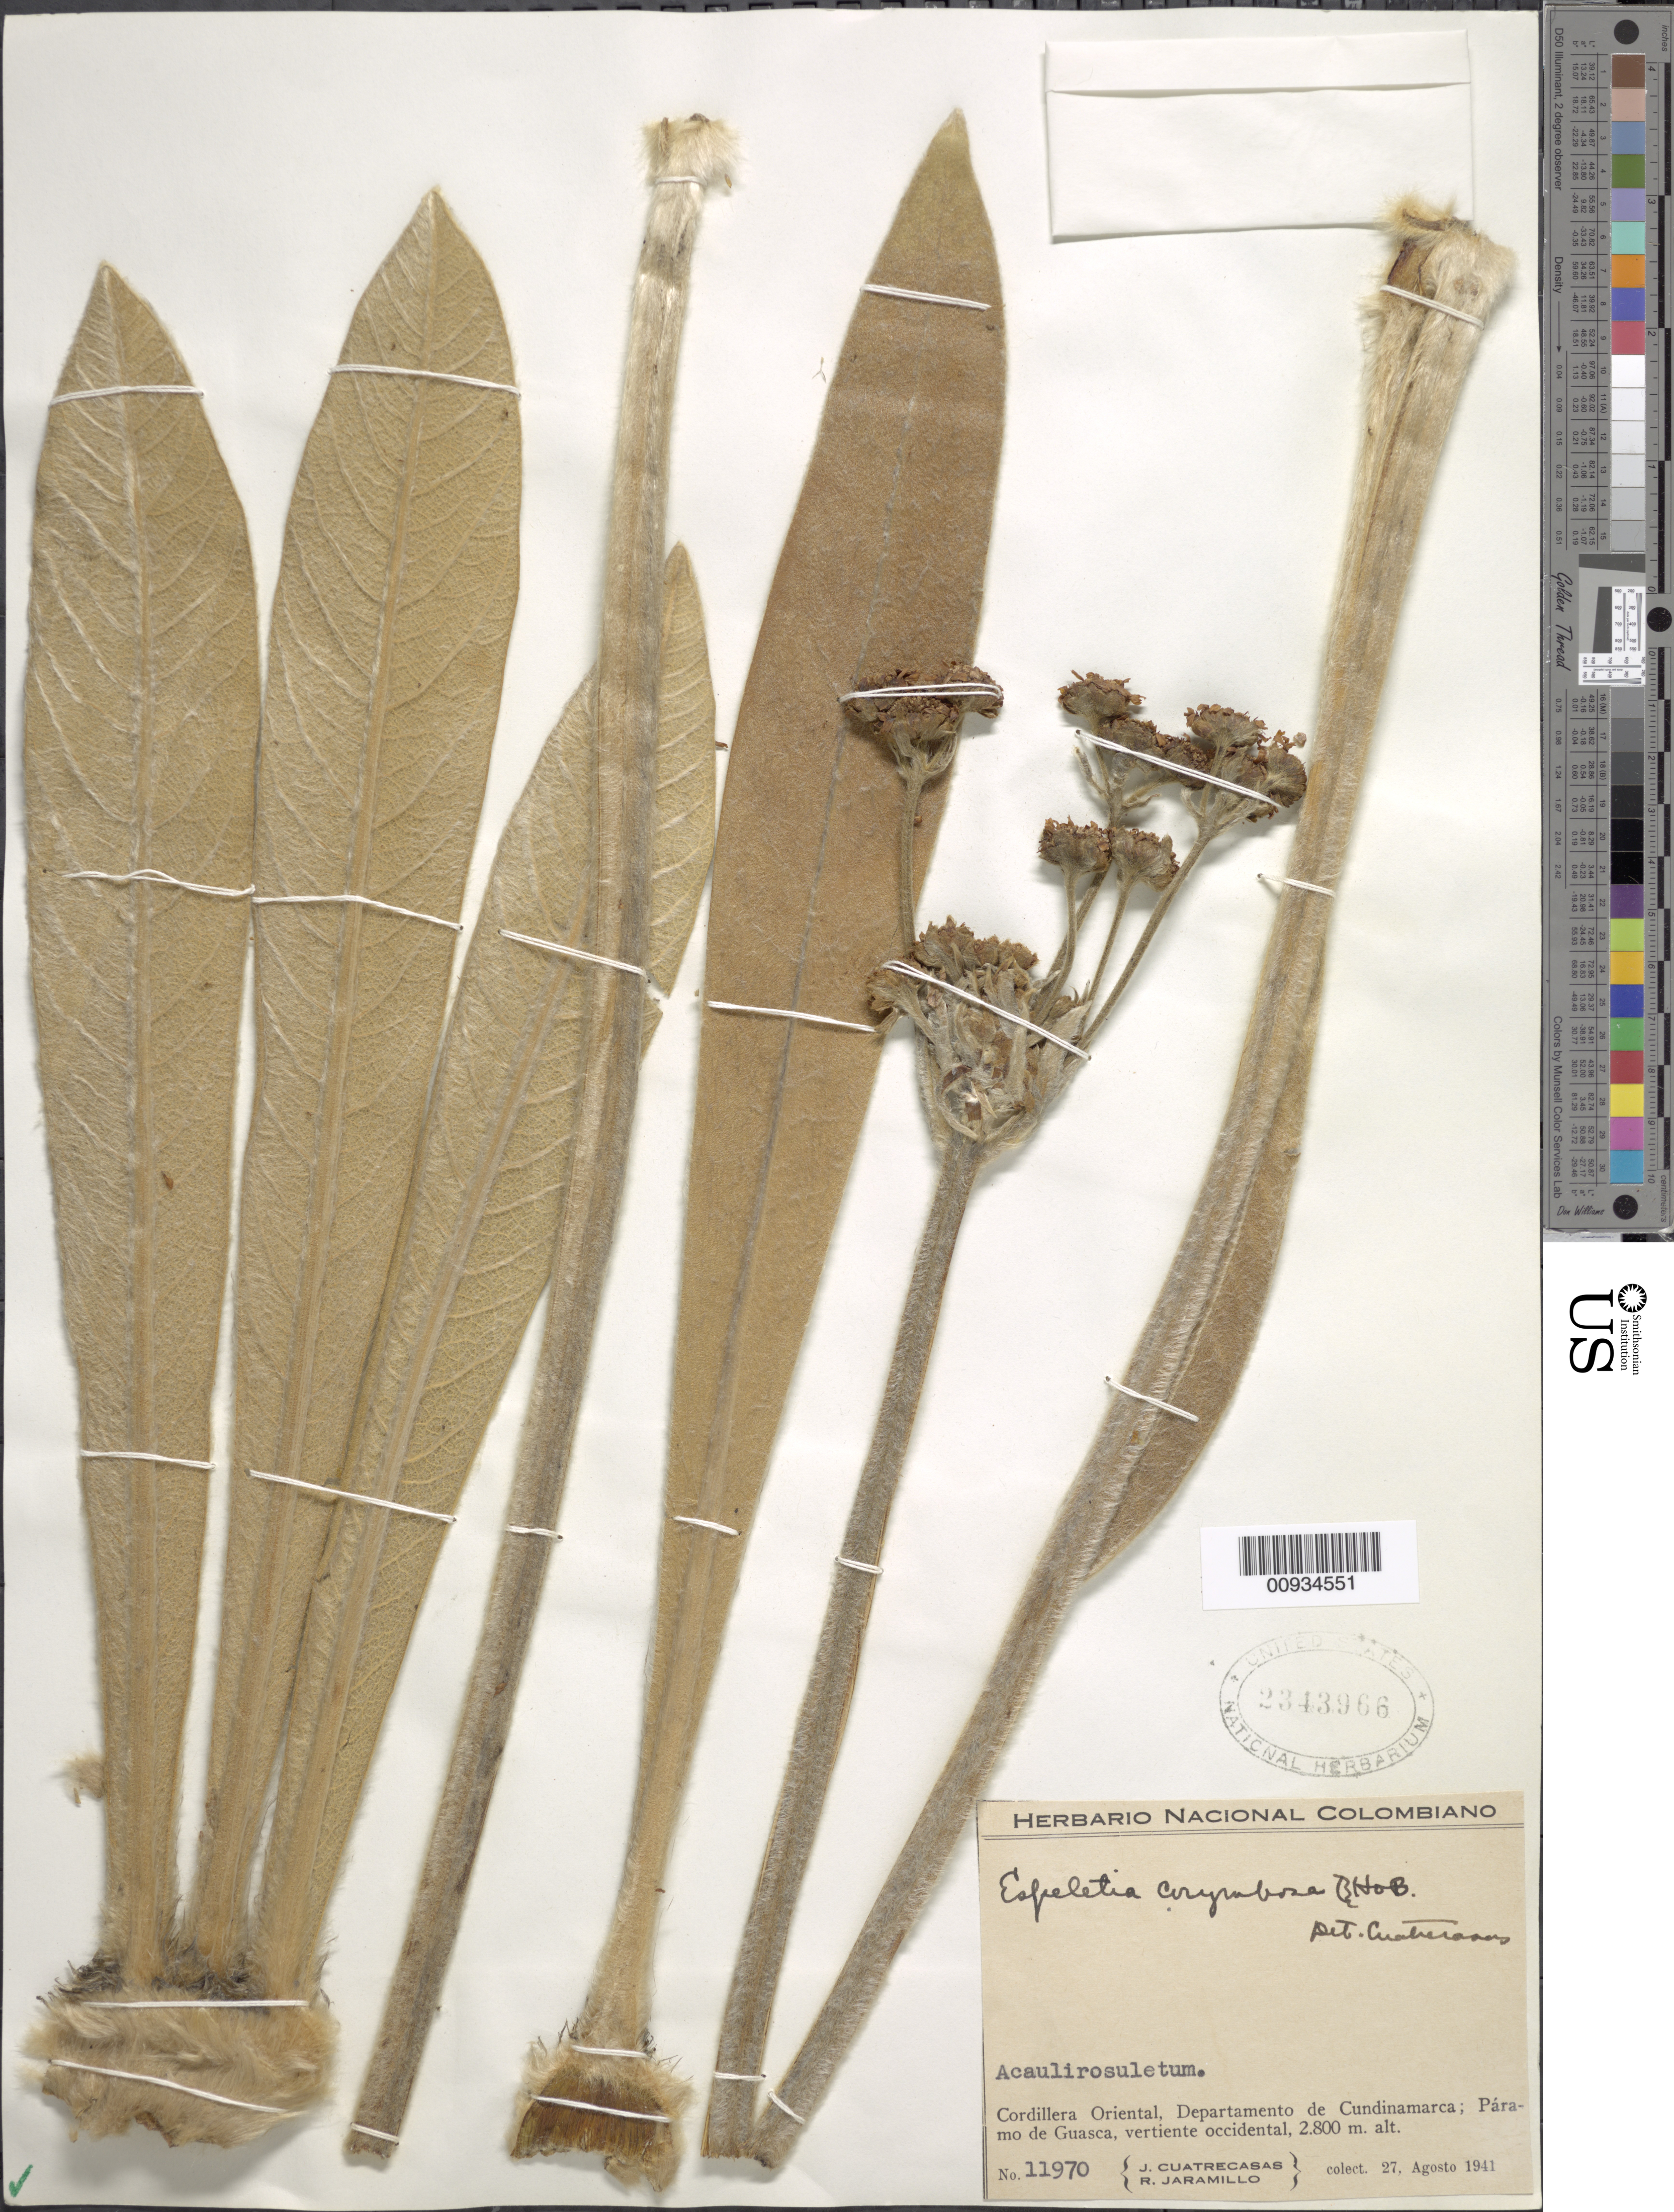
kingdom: Plantae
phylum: Tracheophyta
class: Magnoliopsida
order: Asterales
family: Asteraceae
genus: Espeletiopsis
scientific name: Espeletiopsis corymbosa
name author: (Humb. & Bonpl.) Cuatrec.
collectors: J. Cuatrecasas & R. Jaramillo M.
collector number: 11970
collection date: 1941-08-27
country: Colombia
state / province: Cundinamarca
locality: Cordillera Oriental, Departamento de Cundinamarca; Paramo de Guasca, vertiente occidental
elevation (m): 2800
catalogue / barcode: US 2343966